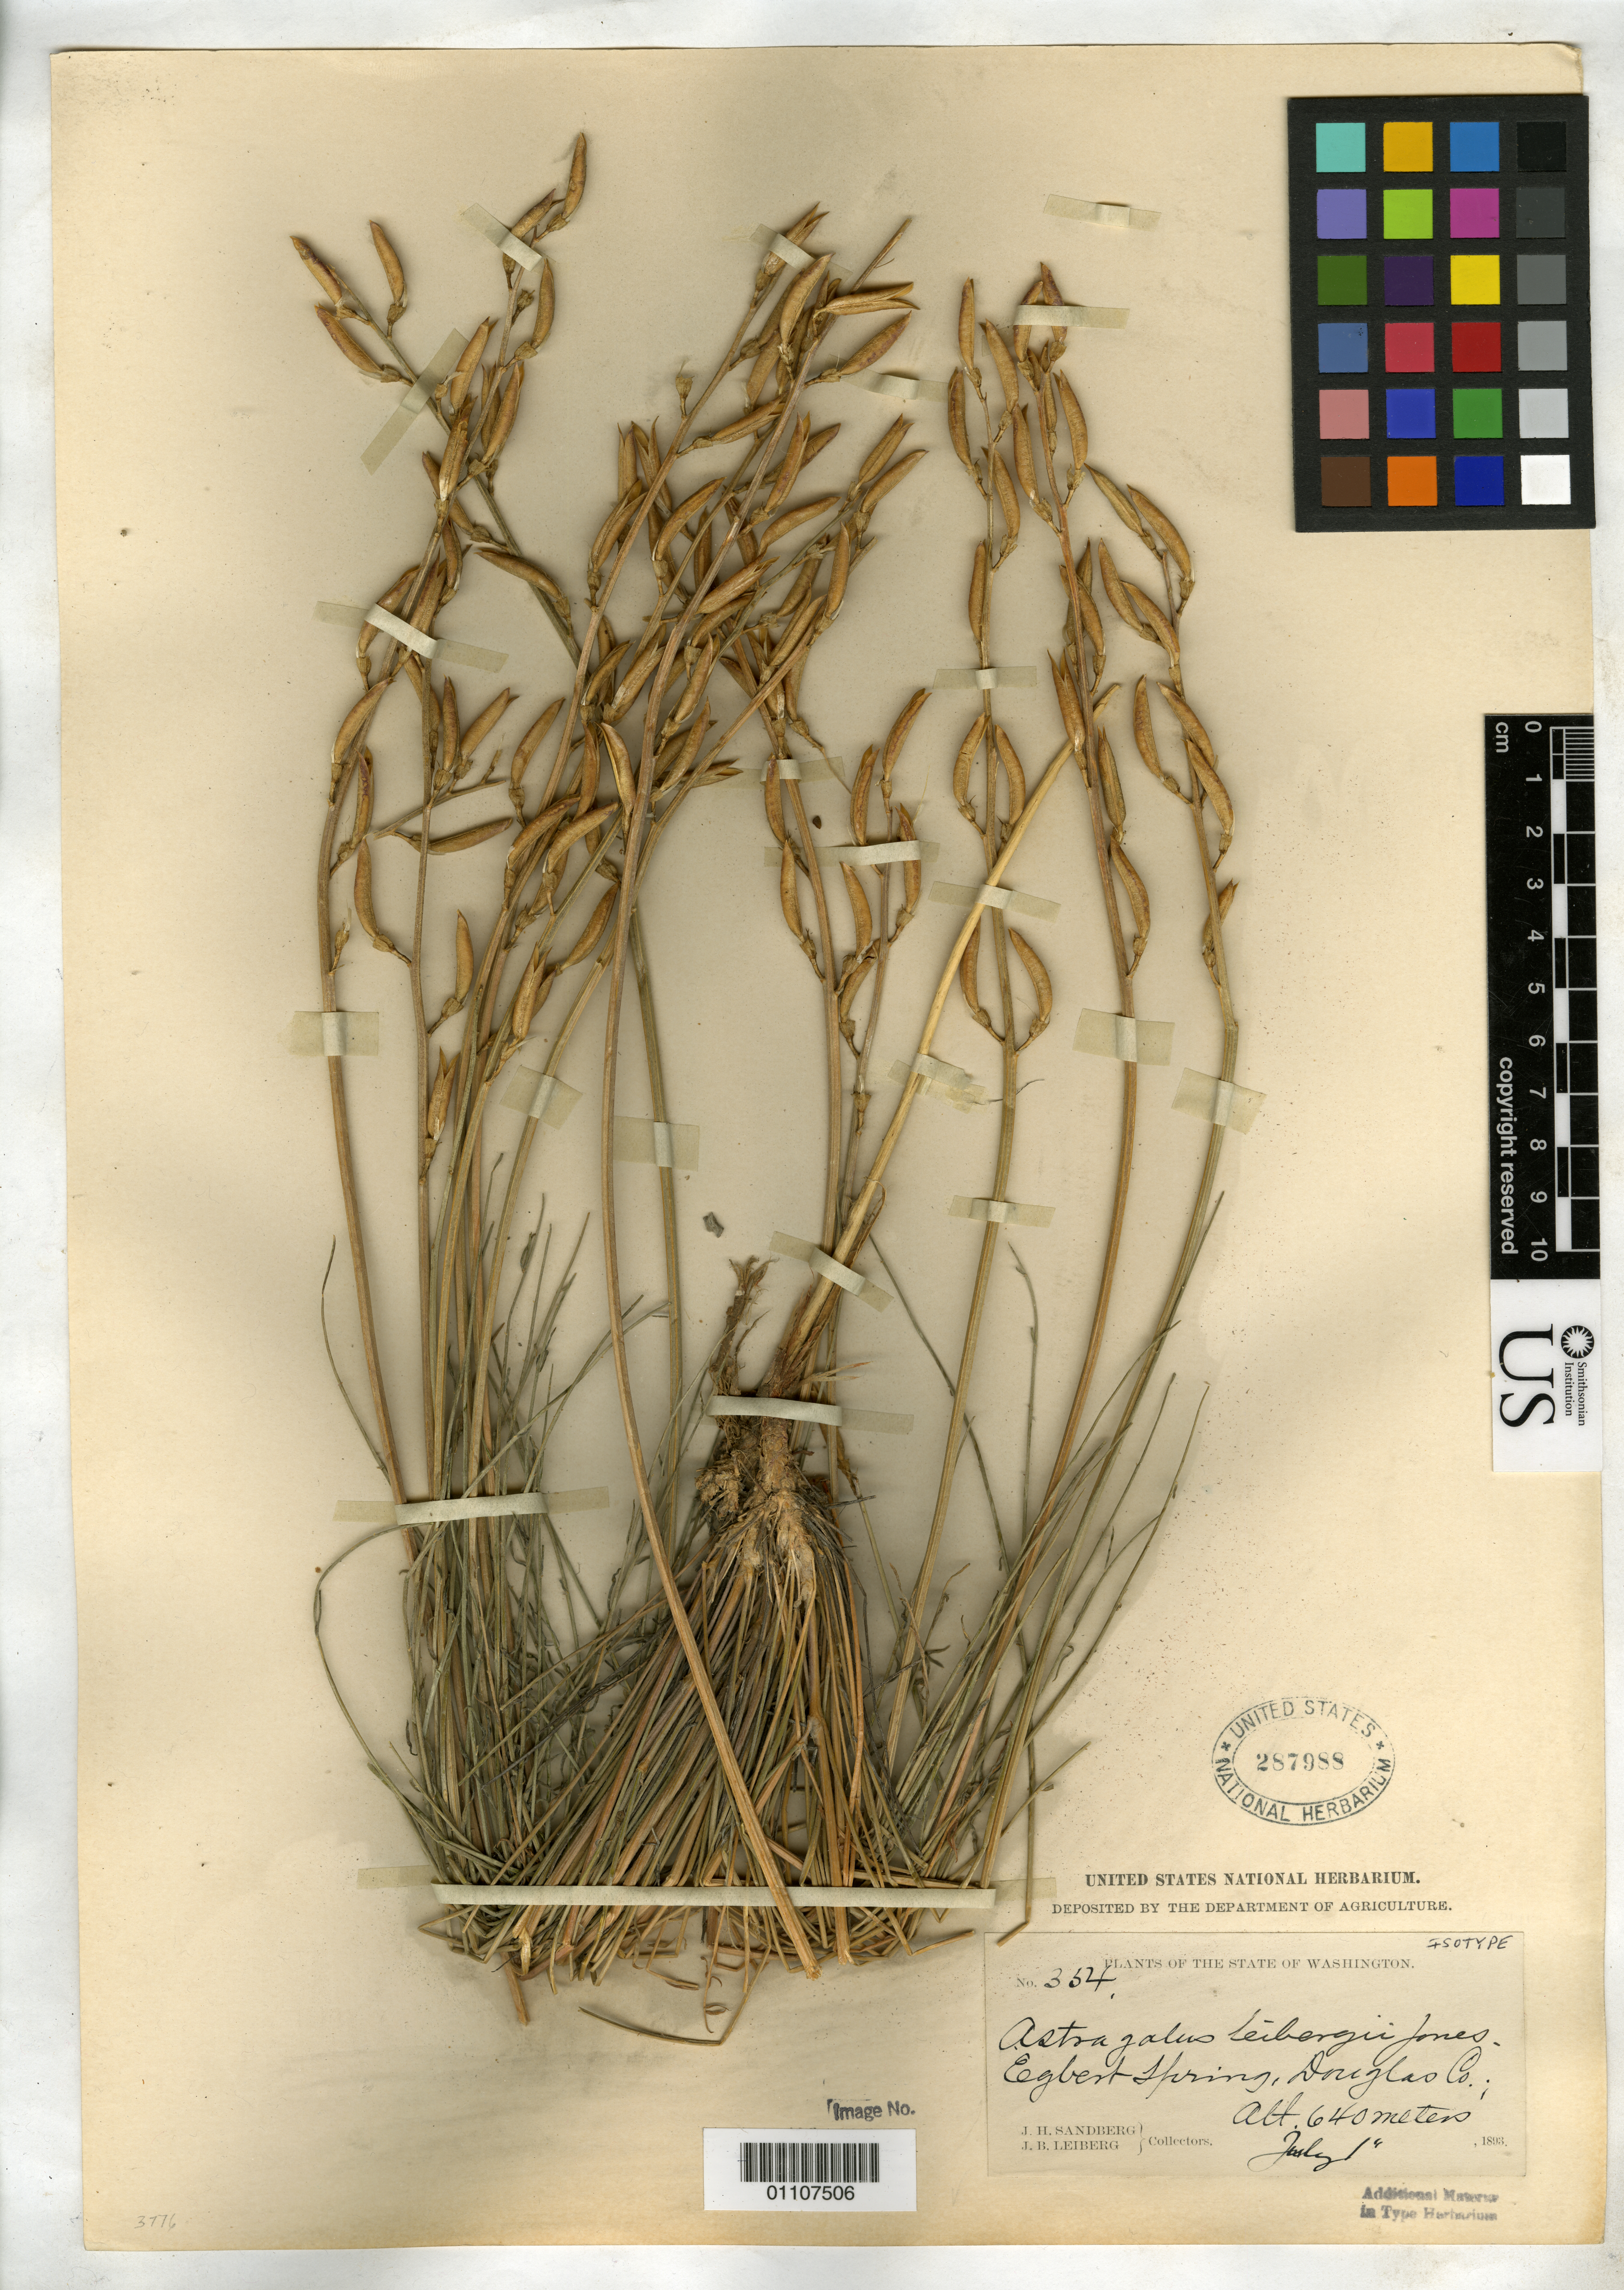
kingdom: Plantae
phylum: Tracheophyta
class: Magnoliopsida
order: Fabales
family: Fabaceae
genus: Astragalus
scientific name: Astragalus leibergi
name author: M.E. Jones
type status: Isotype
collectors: J. H. Sandberg & J. Leiberg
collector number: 354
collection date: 1893-07-01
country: United States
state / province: Washington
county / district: Douglas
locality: Egbert Spring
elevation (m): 640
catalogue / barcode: US 287988